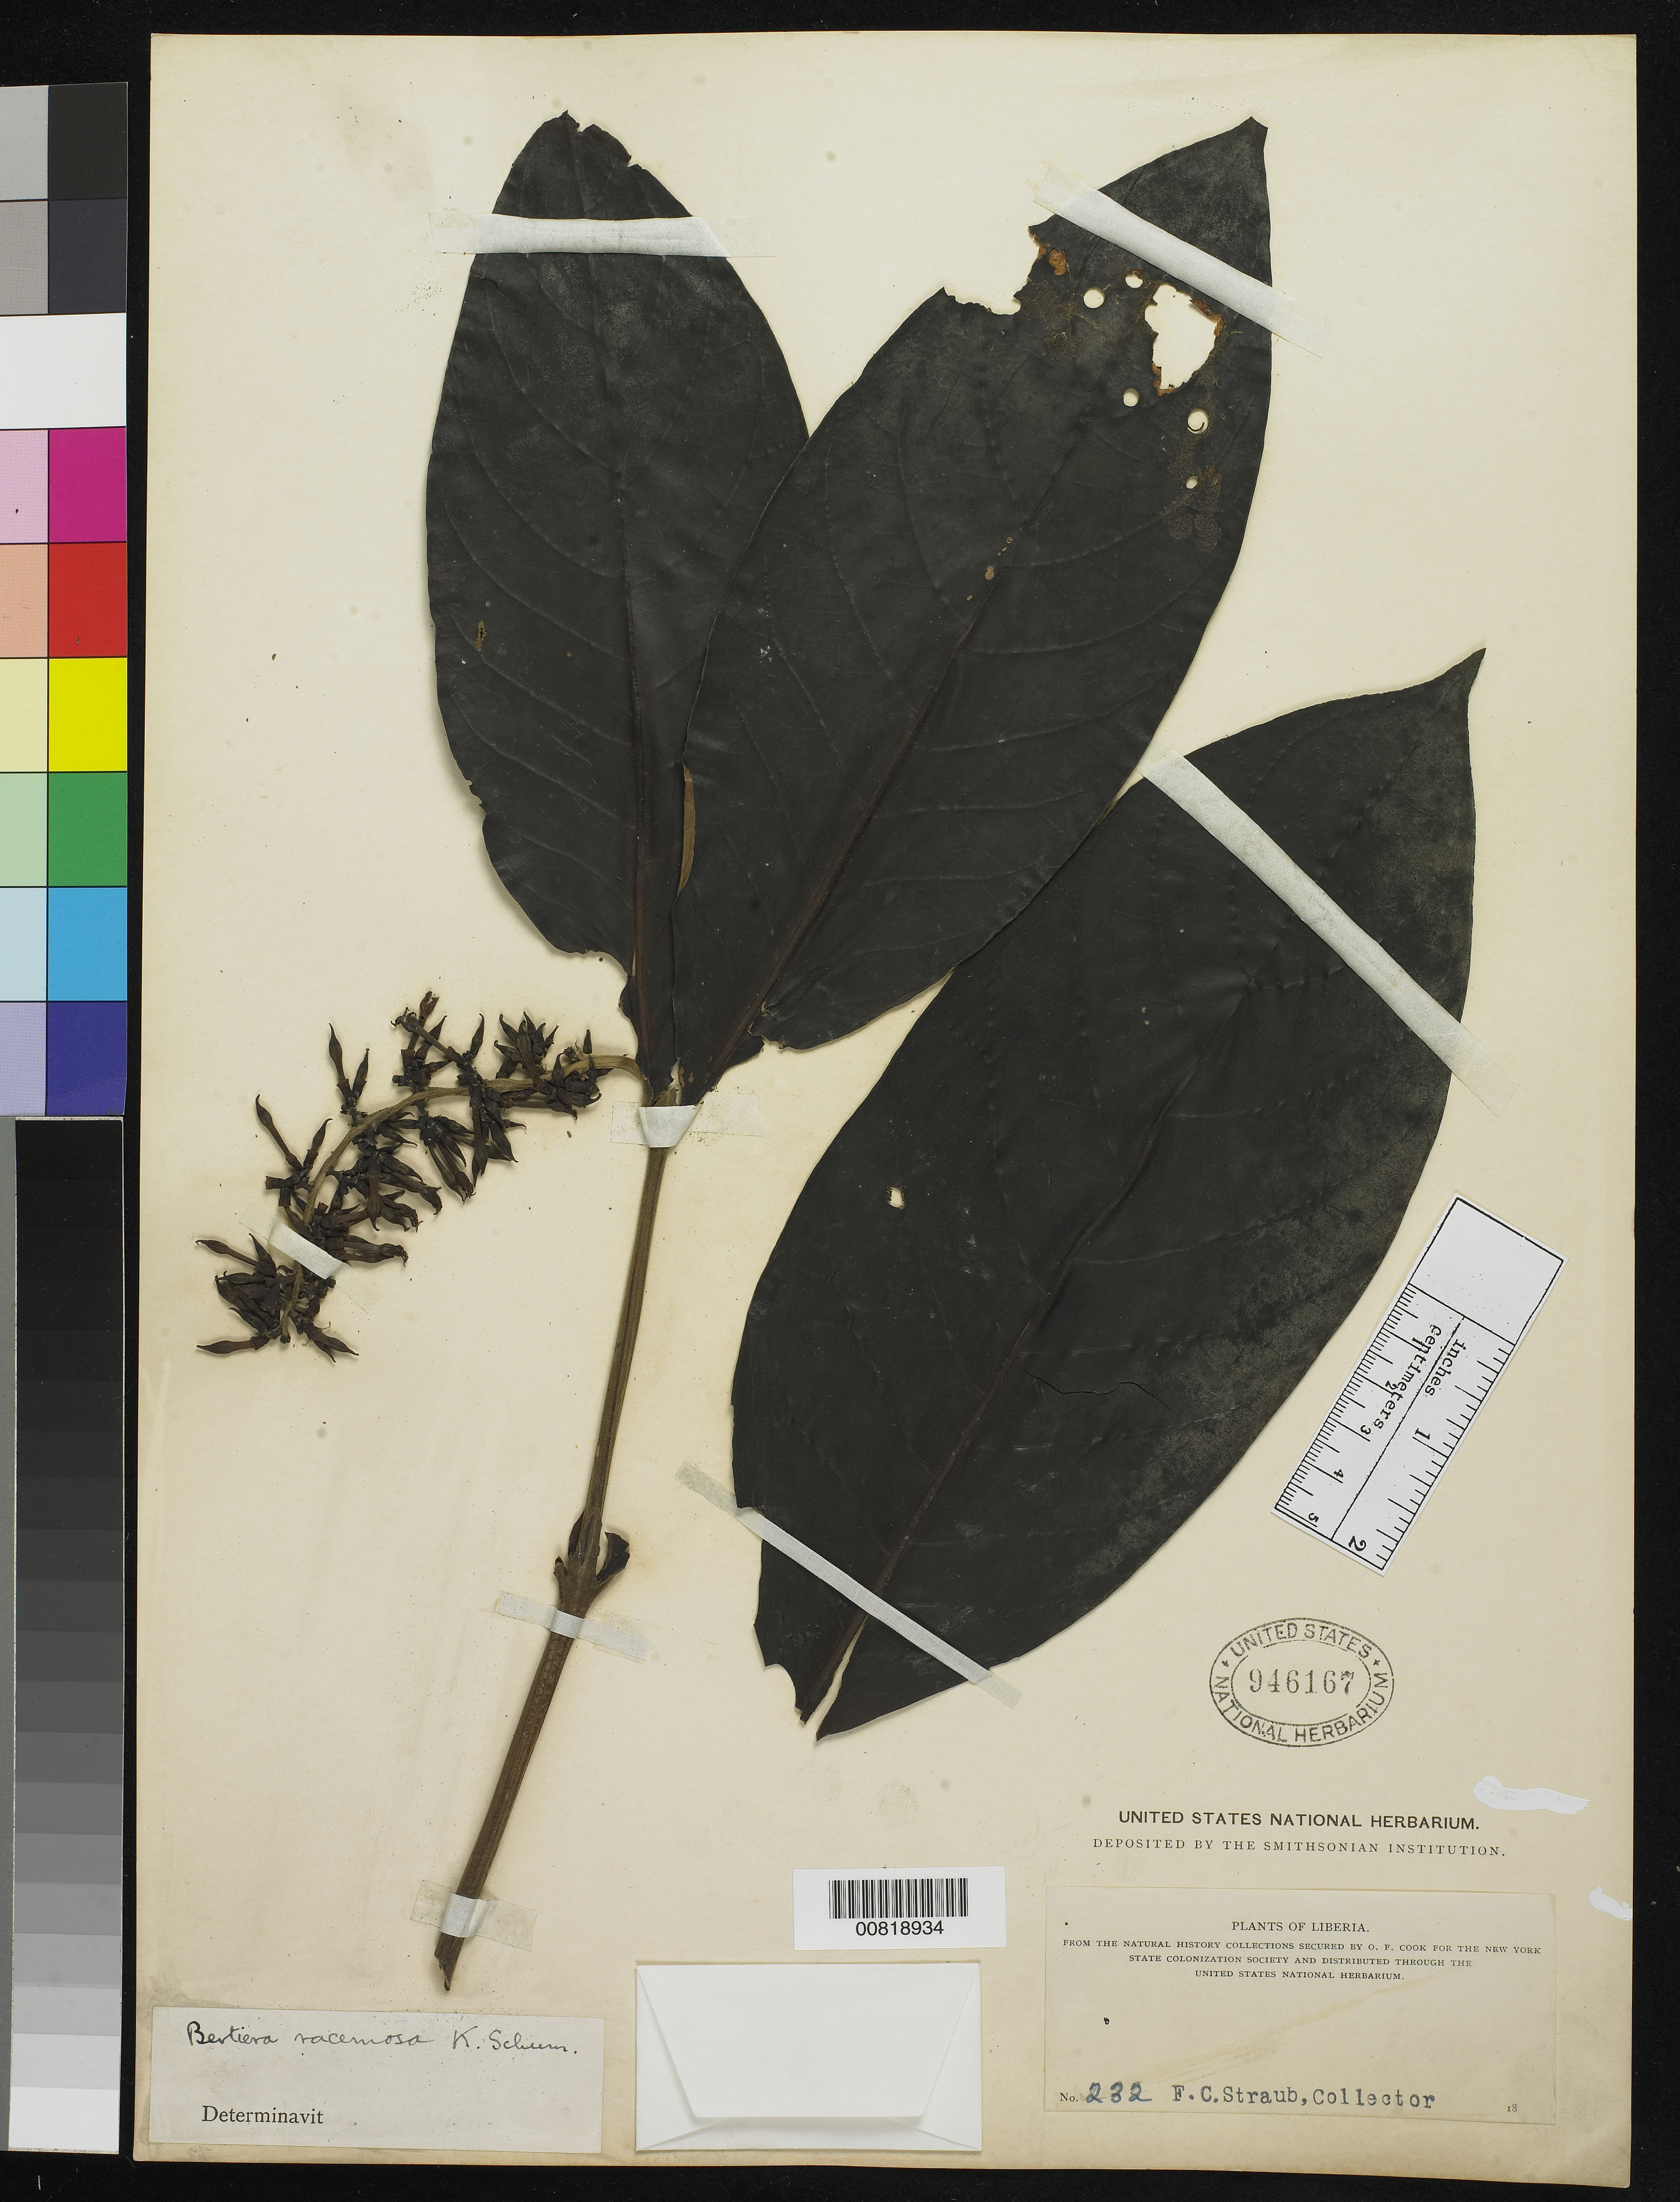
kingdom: Plantae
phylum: Tracheophyta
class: Magnoliopsida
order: Gentianales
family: Rubiaceae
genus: Bertiera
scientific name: Bertiera racemosa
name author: (G. Don) K. Schum.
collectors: F. Straub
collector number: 232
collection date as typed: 18--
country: Liberia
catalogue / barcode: US 946167